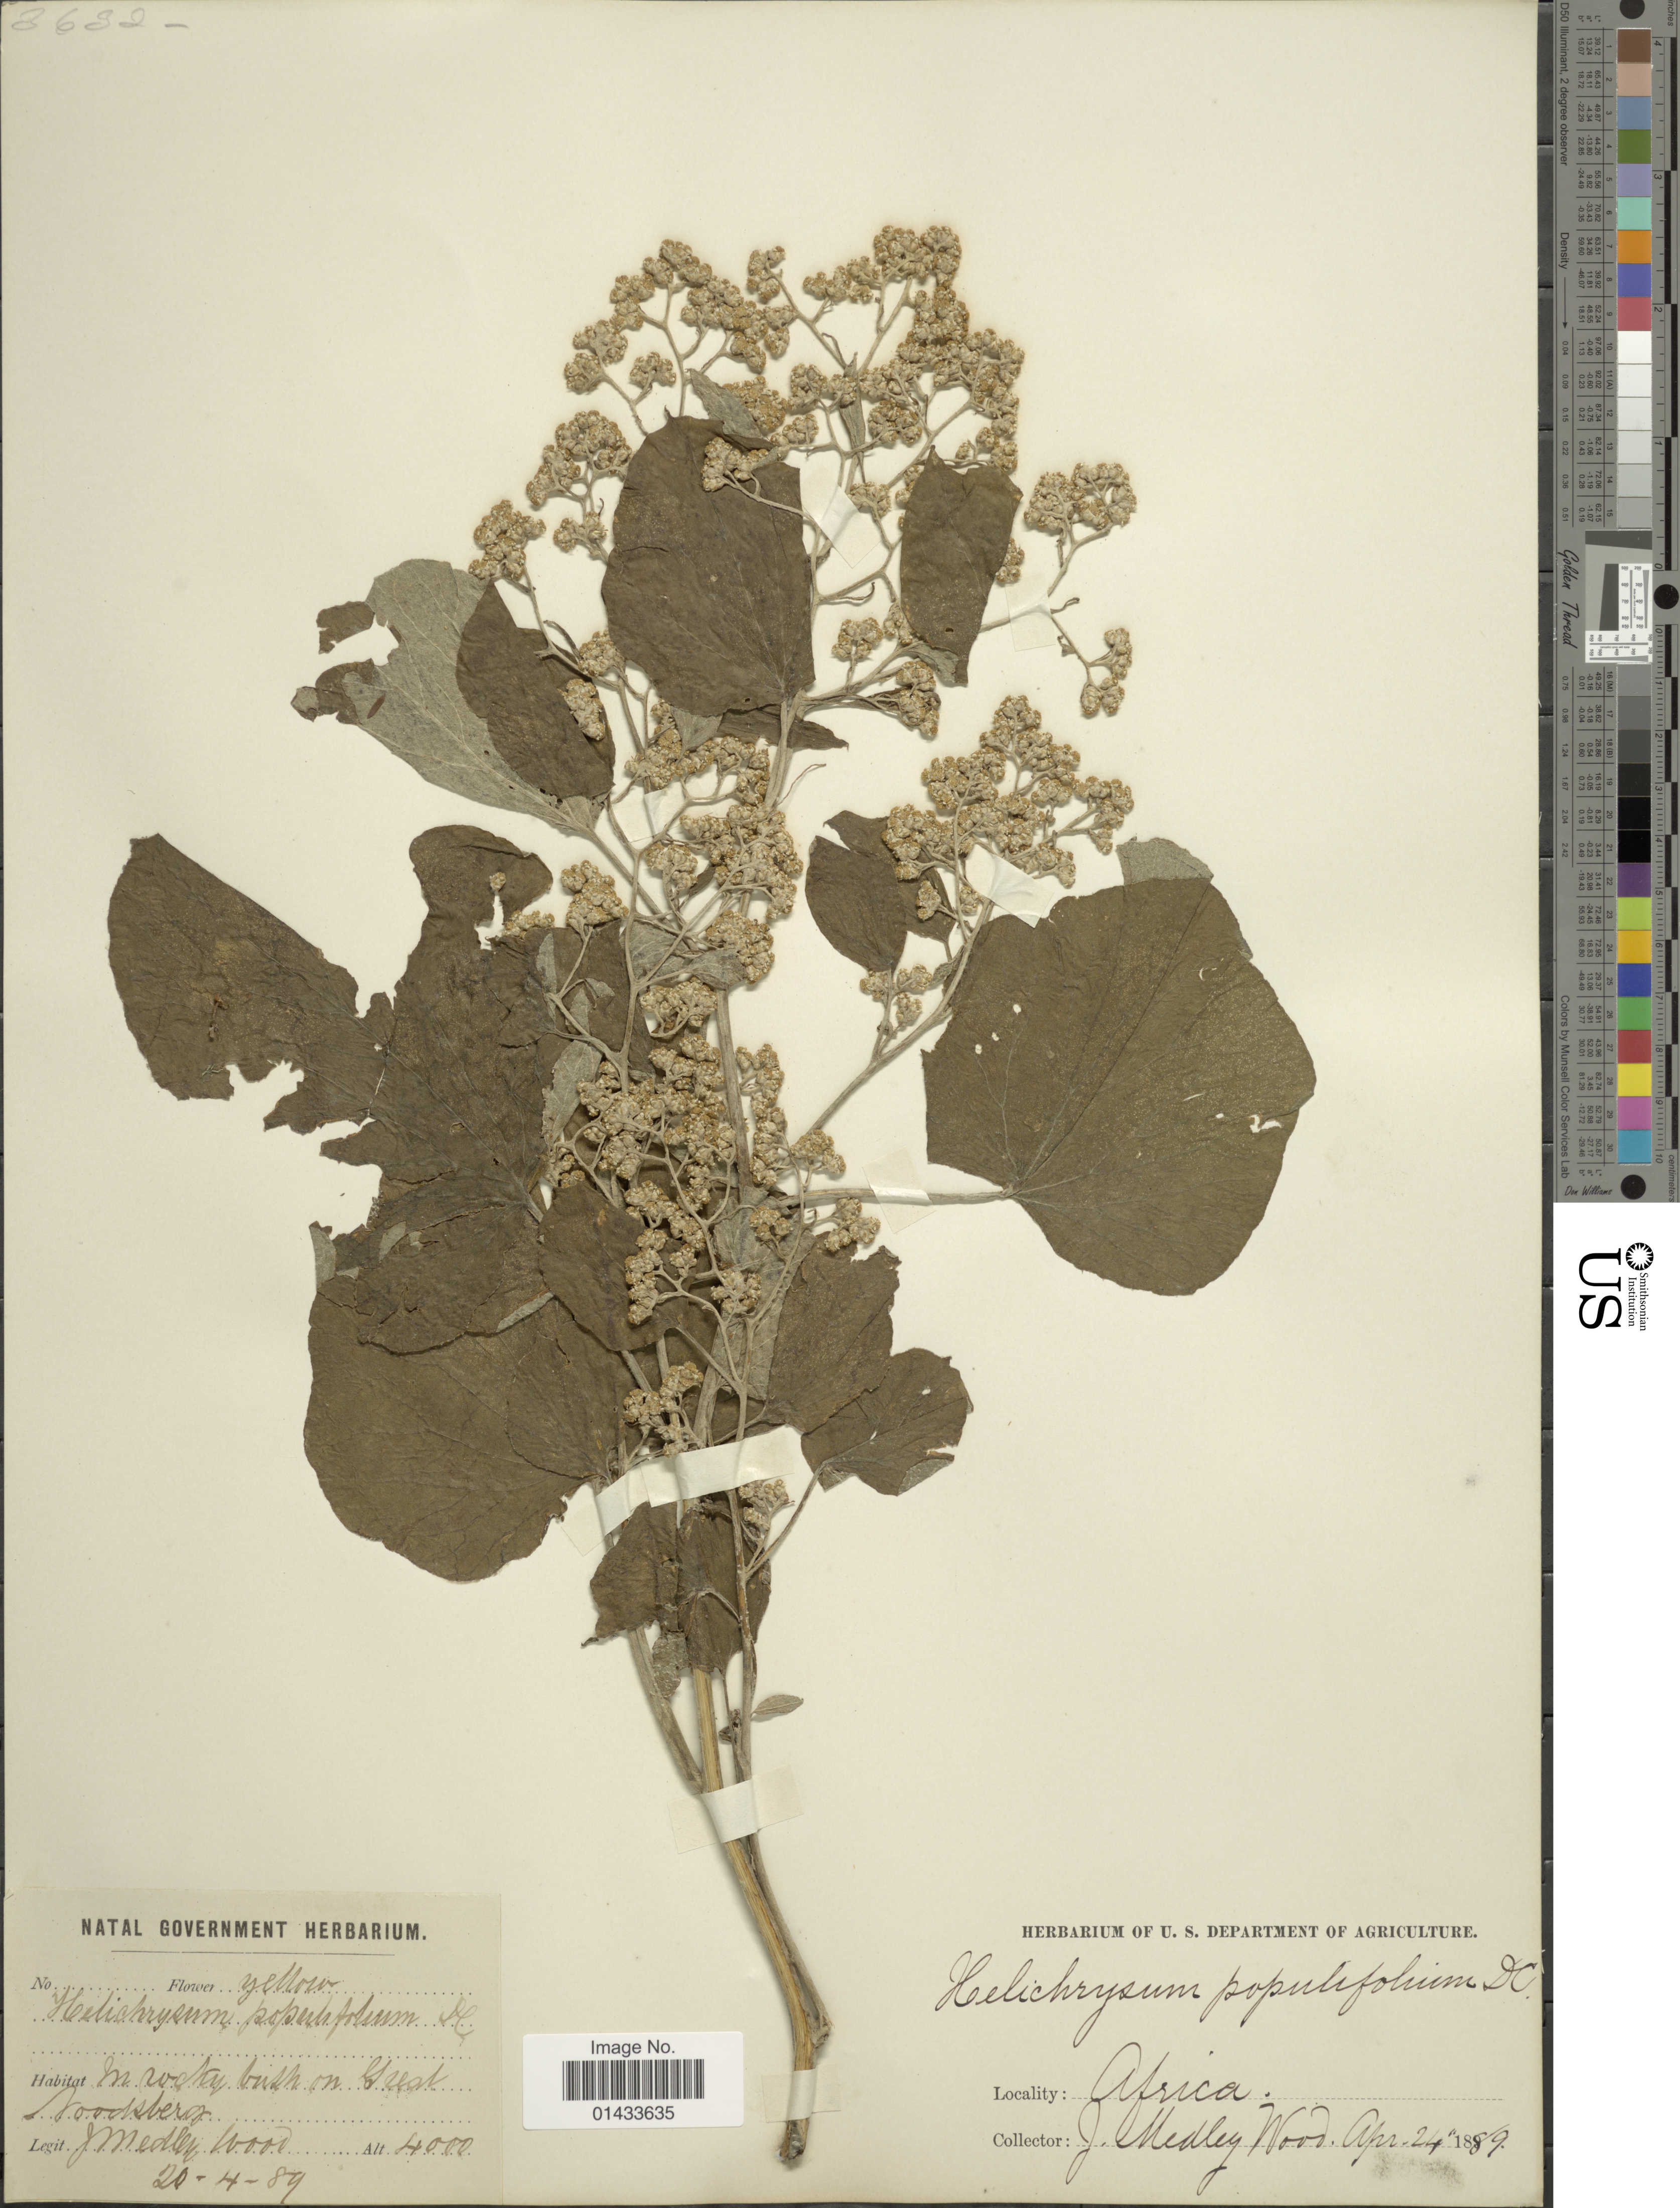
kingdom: Plantae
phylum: Tracheophyta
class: Magnoliopsida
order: Asterales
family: Asteraceae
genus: Helichrysum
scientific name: Helichrysum populifolium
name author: DC.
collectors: J. M. Wood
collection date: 1889-04-20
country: South Africa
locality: In rocky bush on Great Woodsberg, Africa